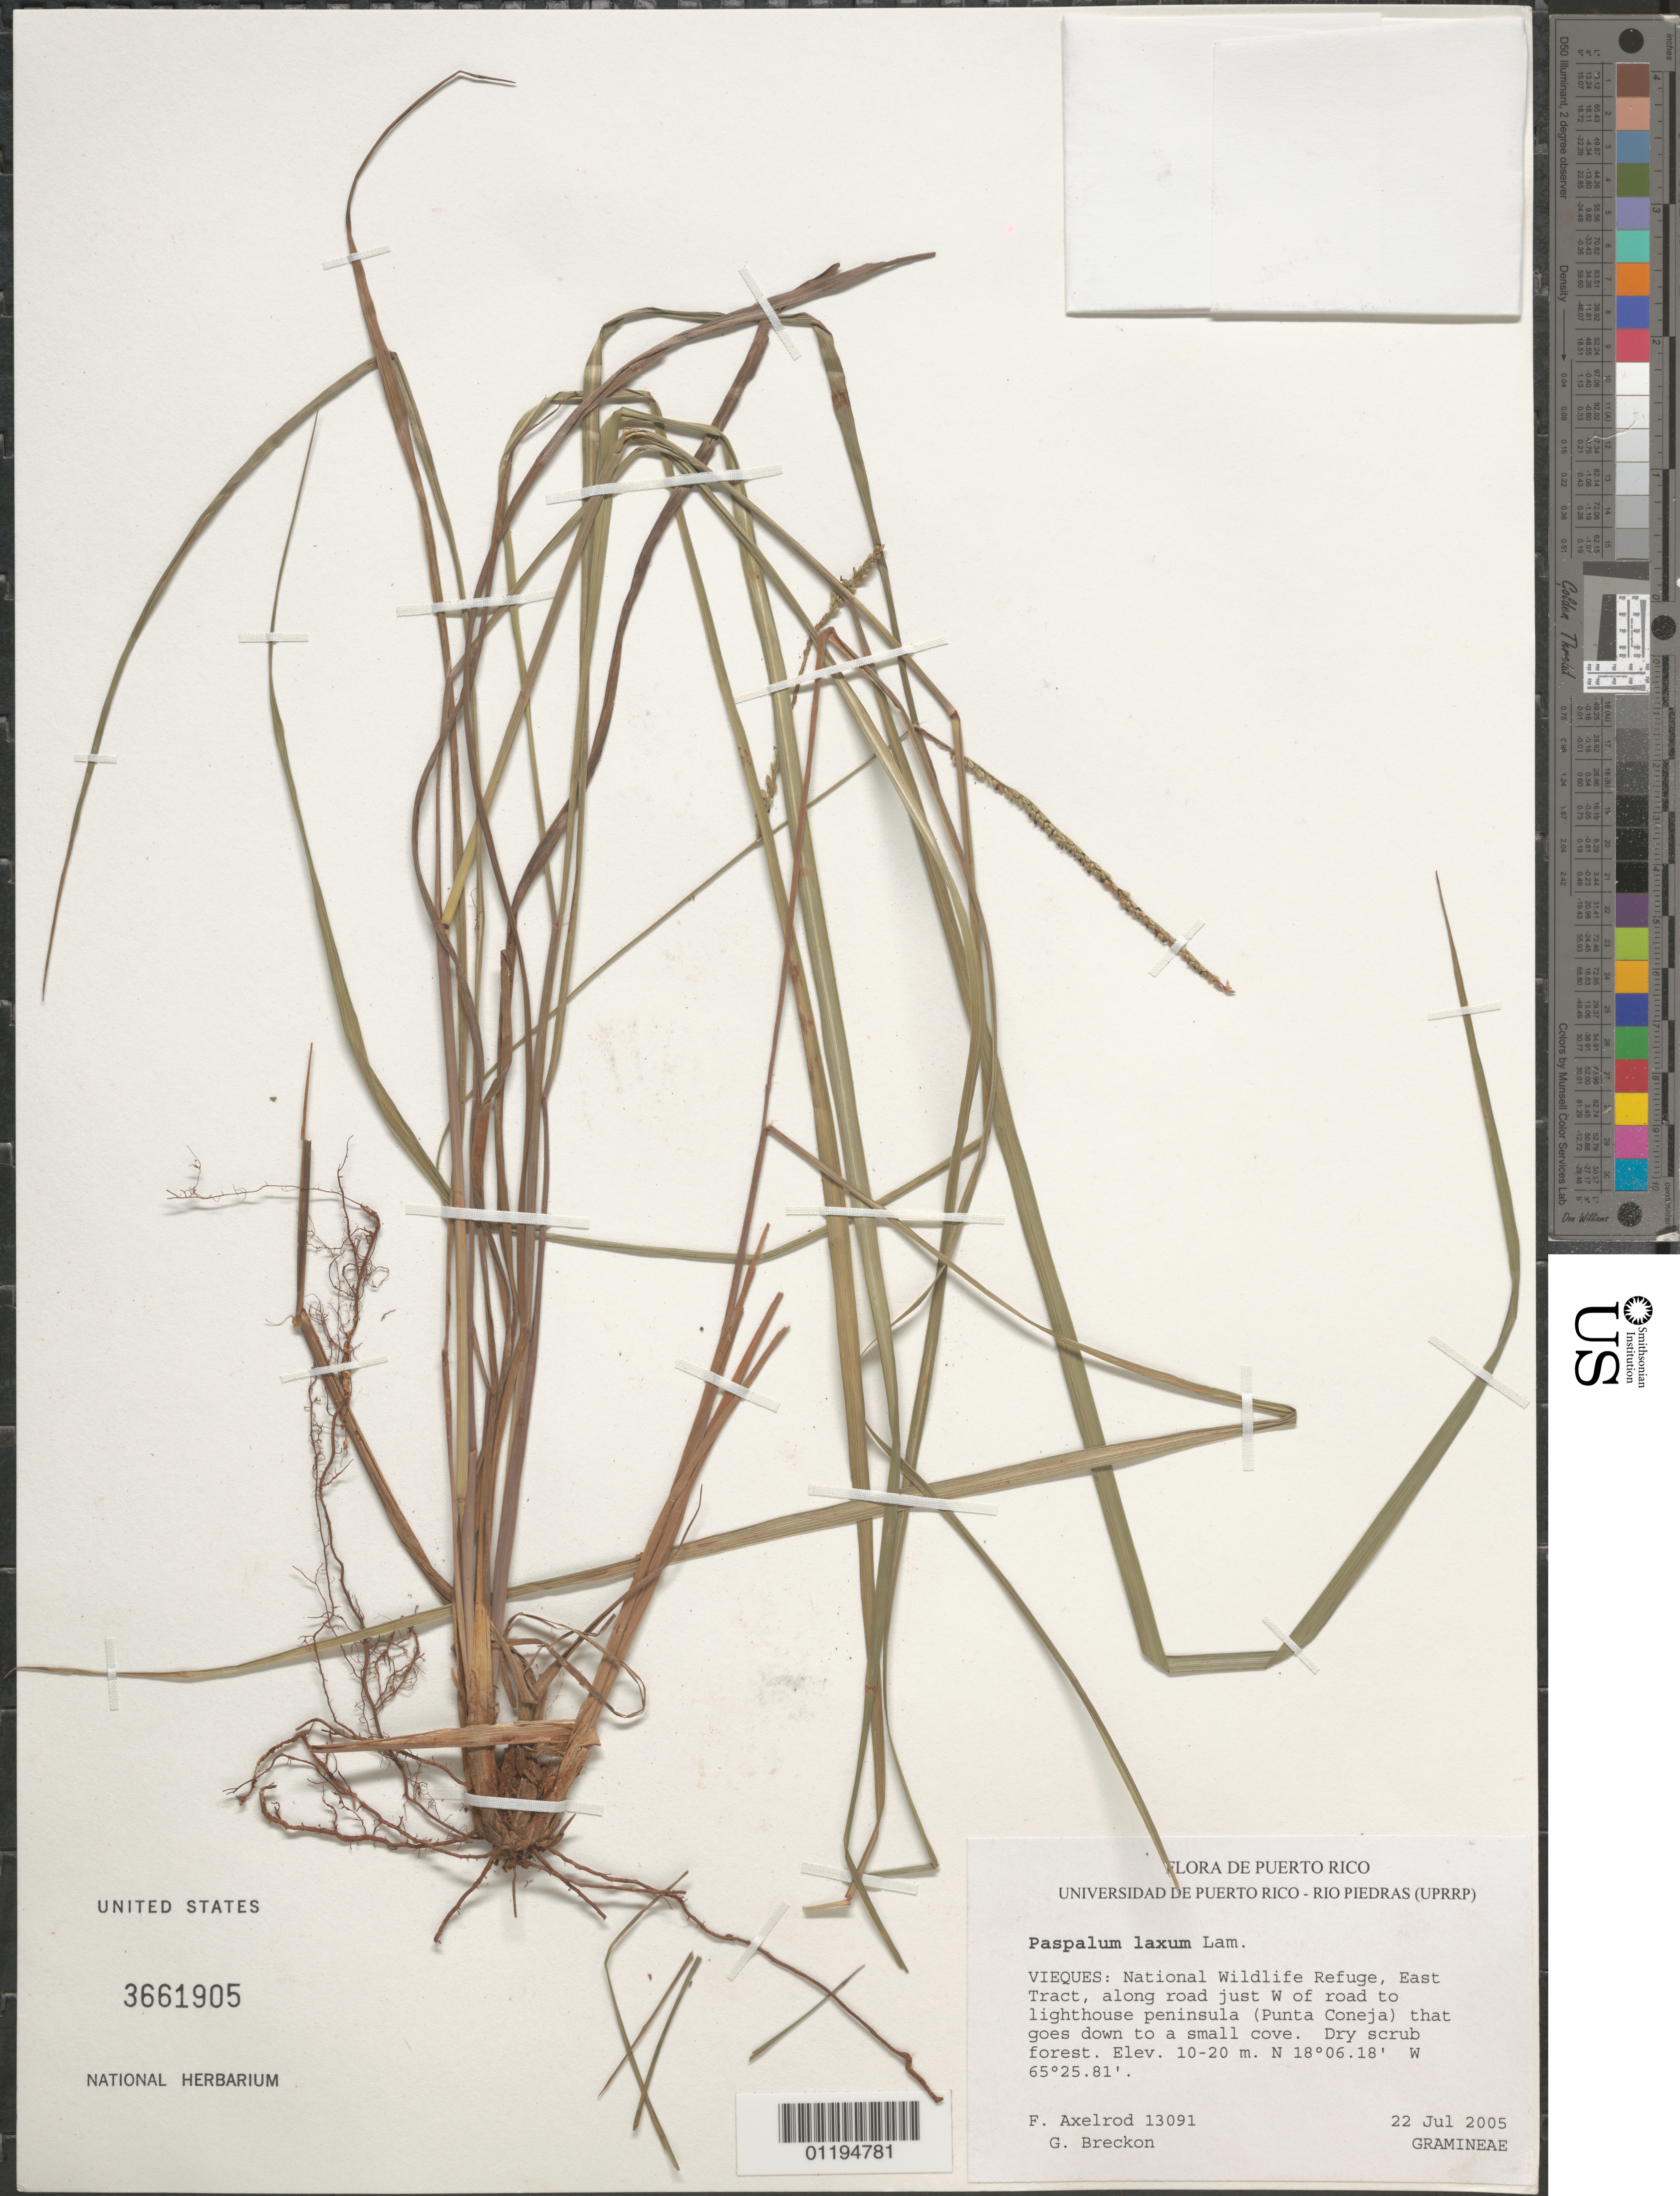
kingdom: Plantae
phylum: Tracheophyta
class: Liliopsida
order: Poales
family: Poaceae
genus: Paspalum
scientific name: Paspalum laxum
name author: Lam.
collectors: F. S. Axelrod & G. Breckon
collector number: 13091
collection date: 2005-07-22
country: Puerto Rico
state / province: Vieques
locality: National Wildlife Refuge, East Tract, along rd. just W of rd to lighthouse peninsula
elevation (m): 10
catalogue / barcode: US 3661905